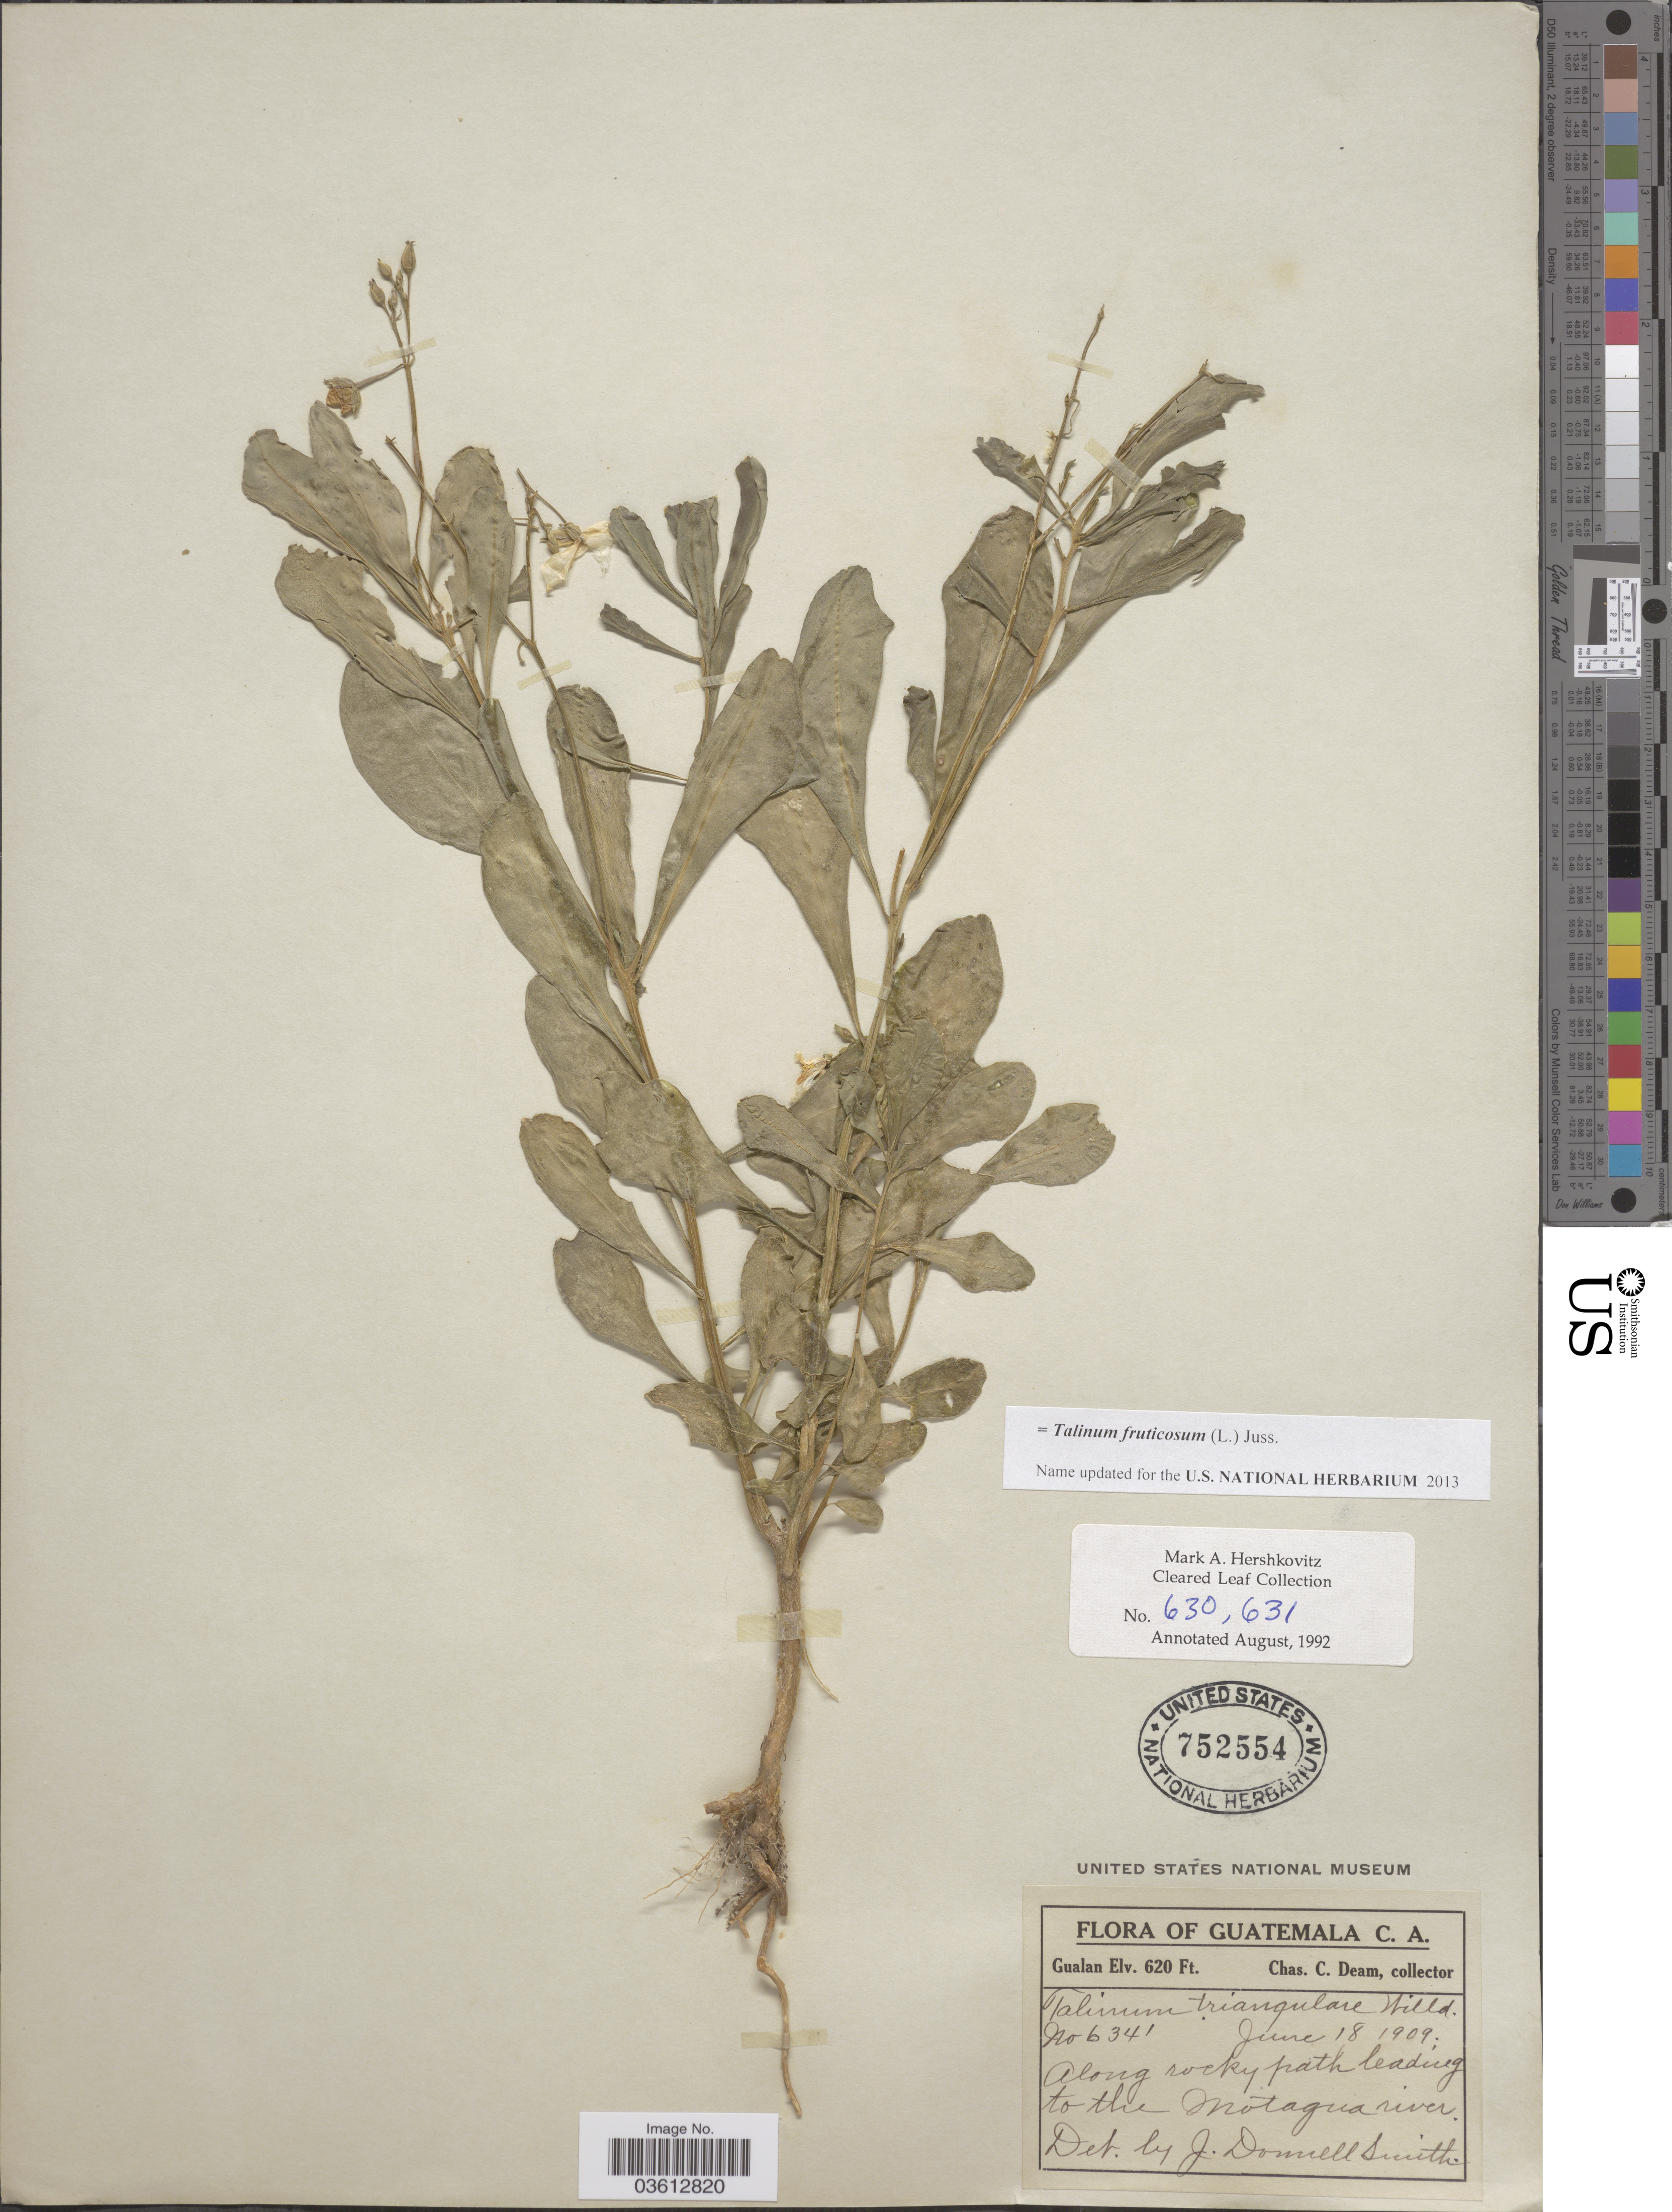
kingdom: Plantae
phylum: Tracheophyta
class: Magnoliopsida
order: Caryophyllales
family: Talinaceae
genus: Talinum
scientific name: Talinum fruticosum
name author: (L.) Juss.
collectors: C. C. Deam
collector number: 6341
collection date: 1909-06-18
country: Guatemala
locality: Gualan. Along rocky path leading to the Motagua river.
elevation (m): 189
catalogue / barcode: US 752554